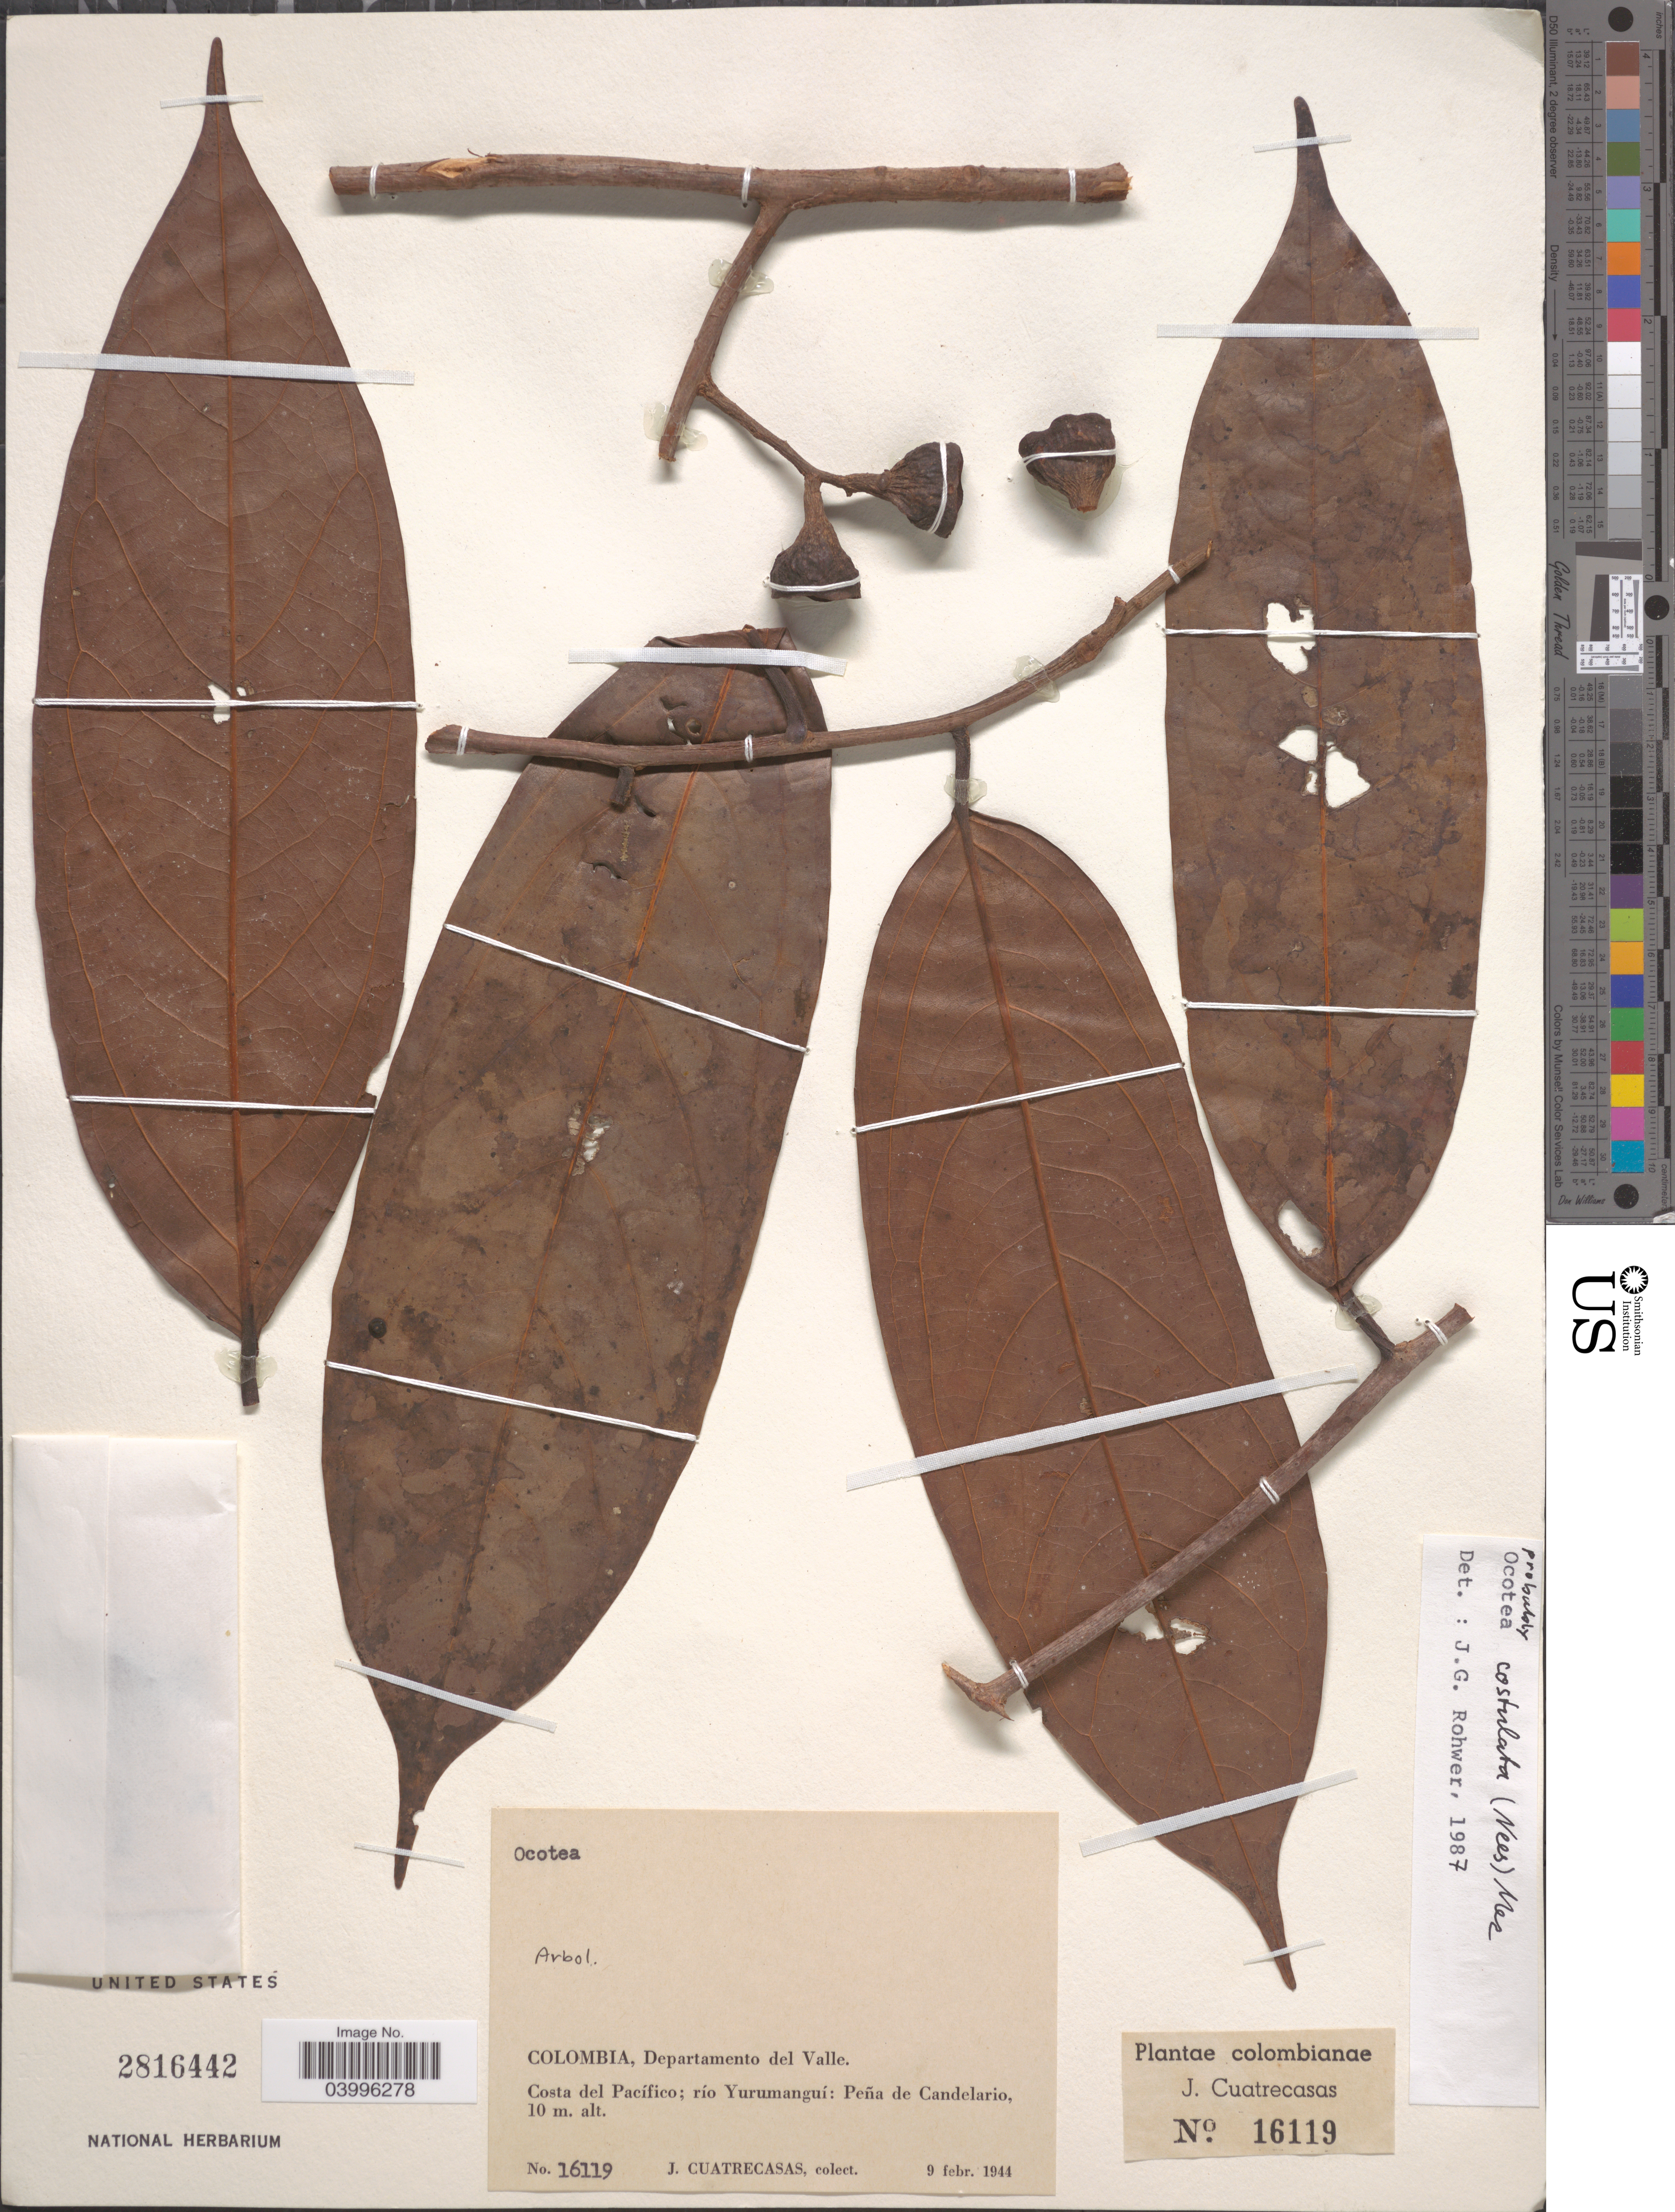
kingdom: Plantae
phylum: Tracheophyta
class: Magnoliopsida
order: Laurales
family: Lauraceae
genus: Ocotea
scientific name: Ocotea costulata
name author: (Nees) Mez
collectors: J. Cuatrecasas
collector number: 16119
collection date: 1944-02-09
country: Colombia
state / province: Valle del Cauca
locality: Departamento del valle. Costa del Pacífico; río Yurumanguí: Peña de Candelario.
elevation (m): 10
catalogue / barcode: US 2816442